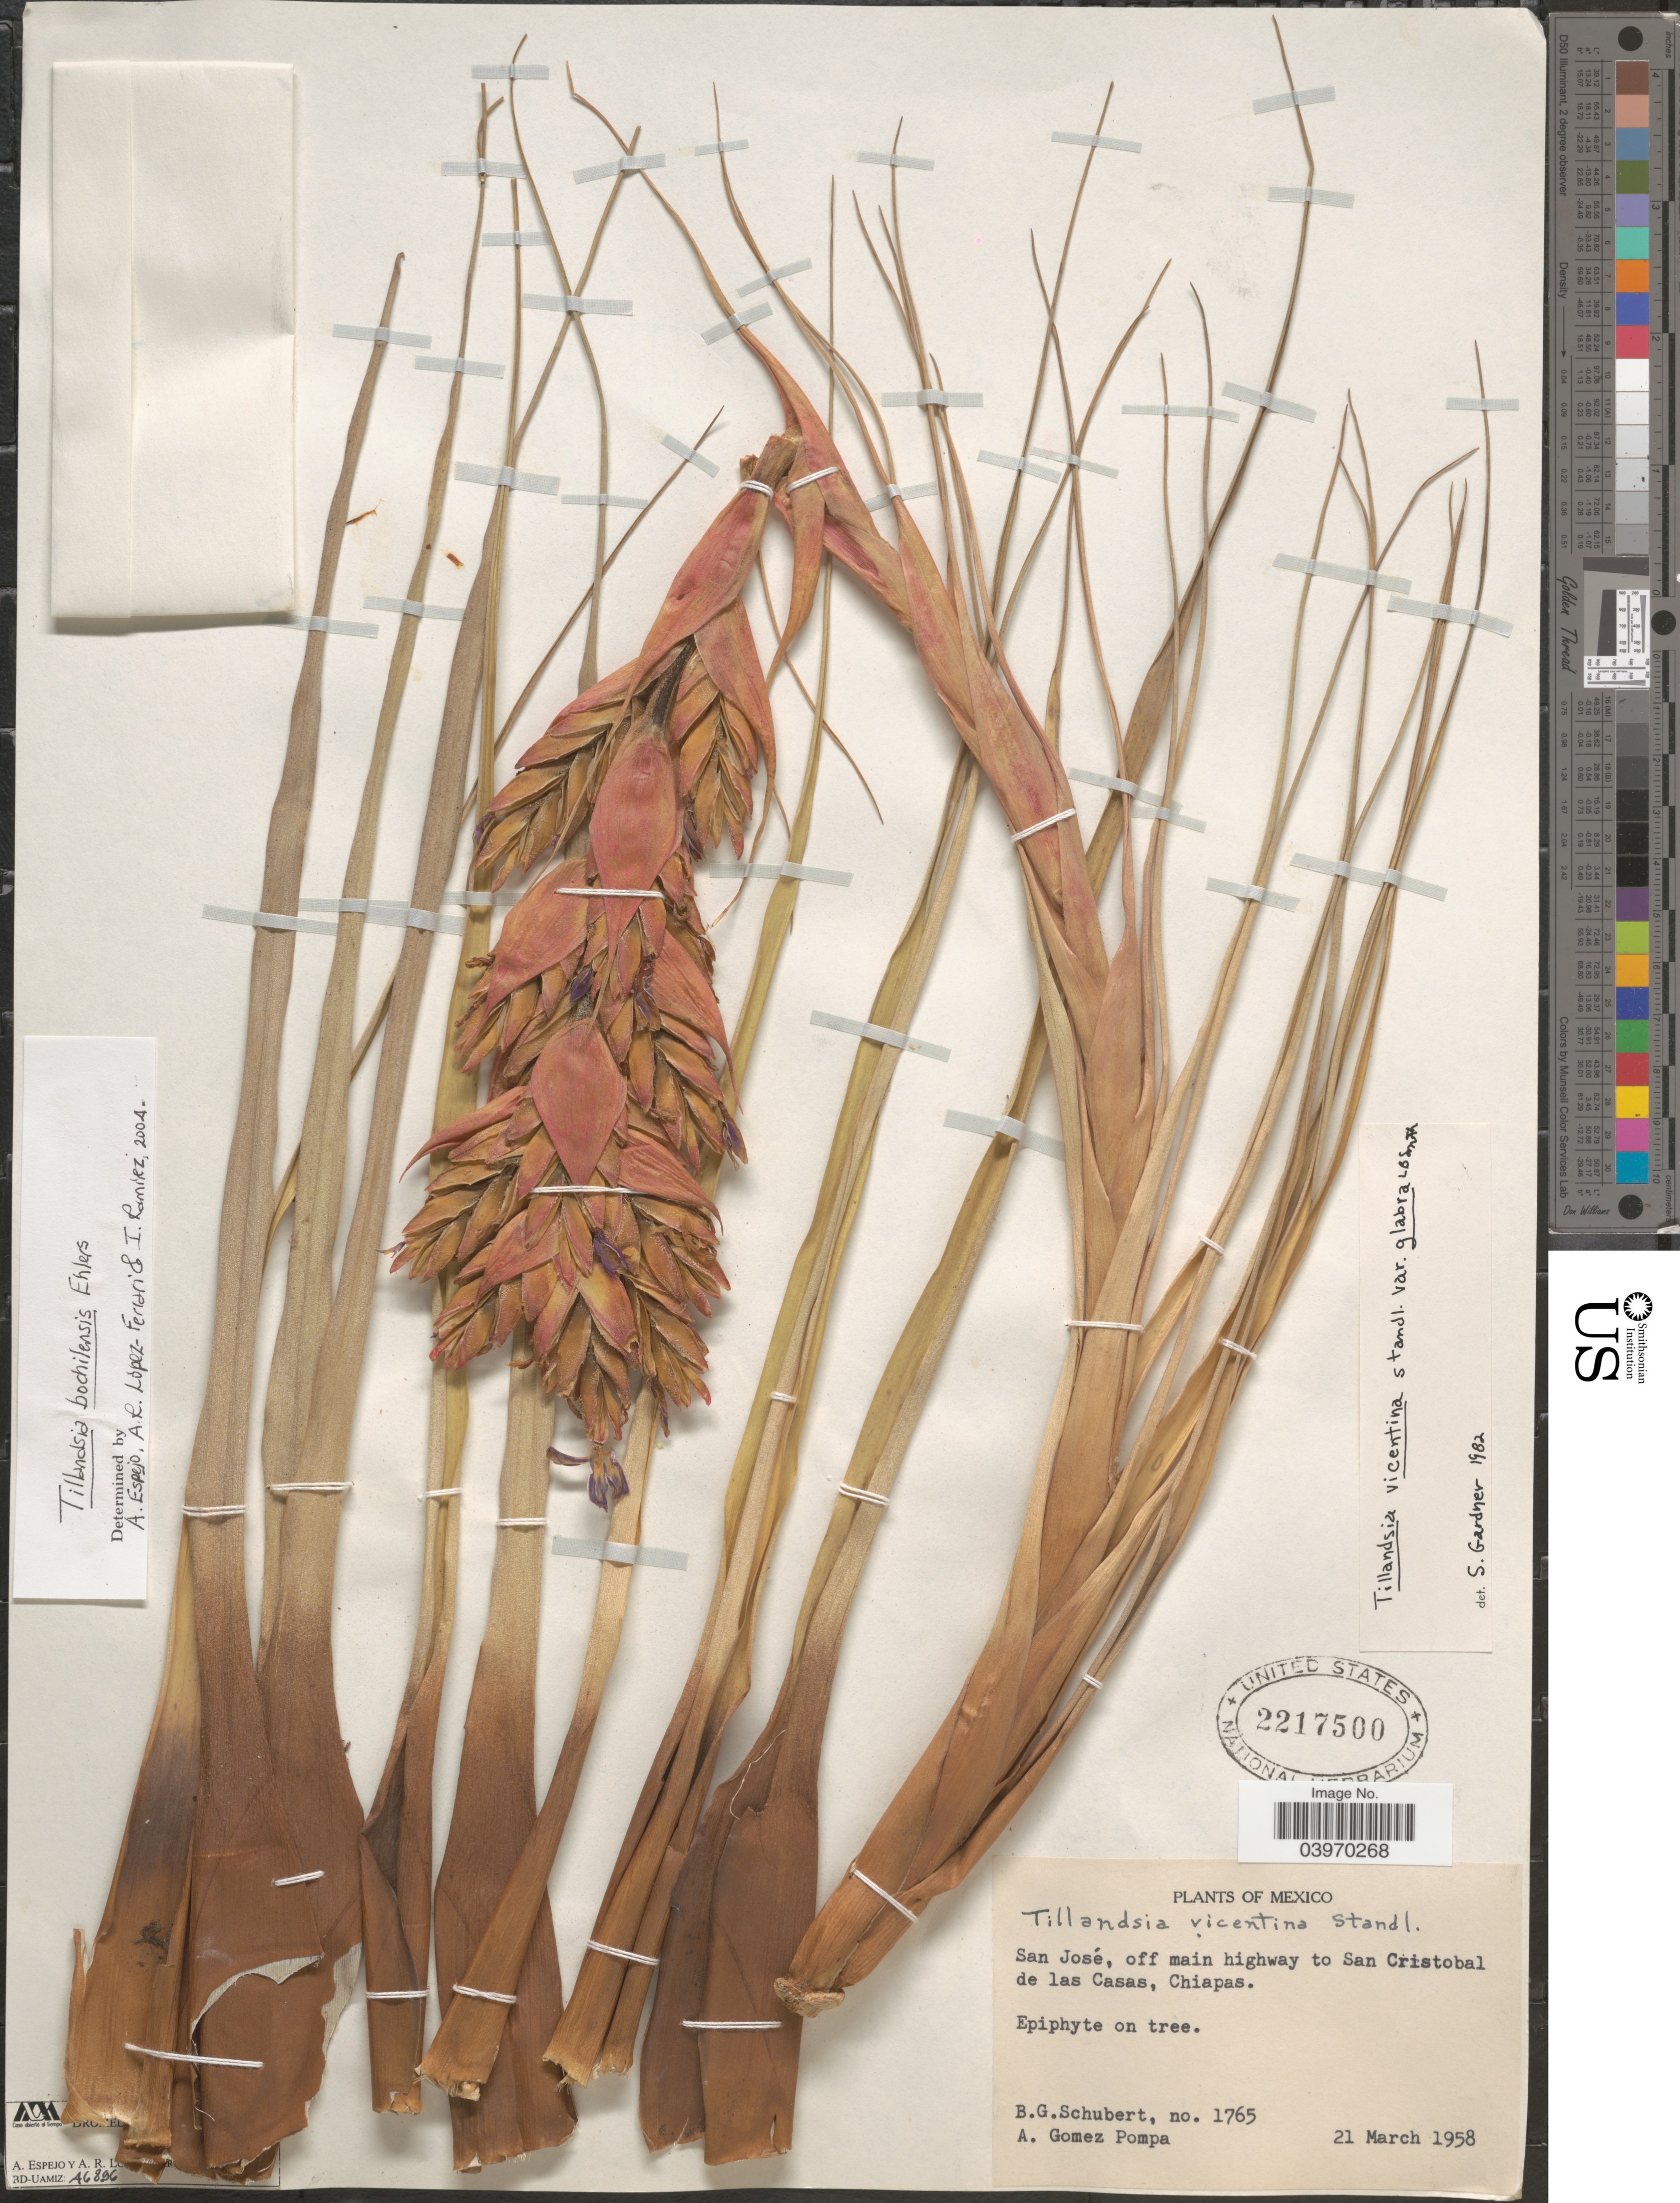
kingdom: Plantae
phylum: Tracheophyta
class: Liliopsida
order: Poales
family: Bromeliaceae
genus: Tillandsia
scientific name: Tillandsia bochilensis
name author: Ehlers ex Rauh & E. Gross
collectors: B. Schubert & A. Gómez Pompa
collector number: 1765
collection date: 1958-03-21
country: Mexico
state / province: Chiapas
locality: San José, off main highway to San Cristobal de las Casas.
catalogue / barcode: US 2217500